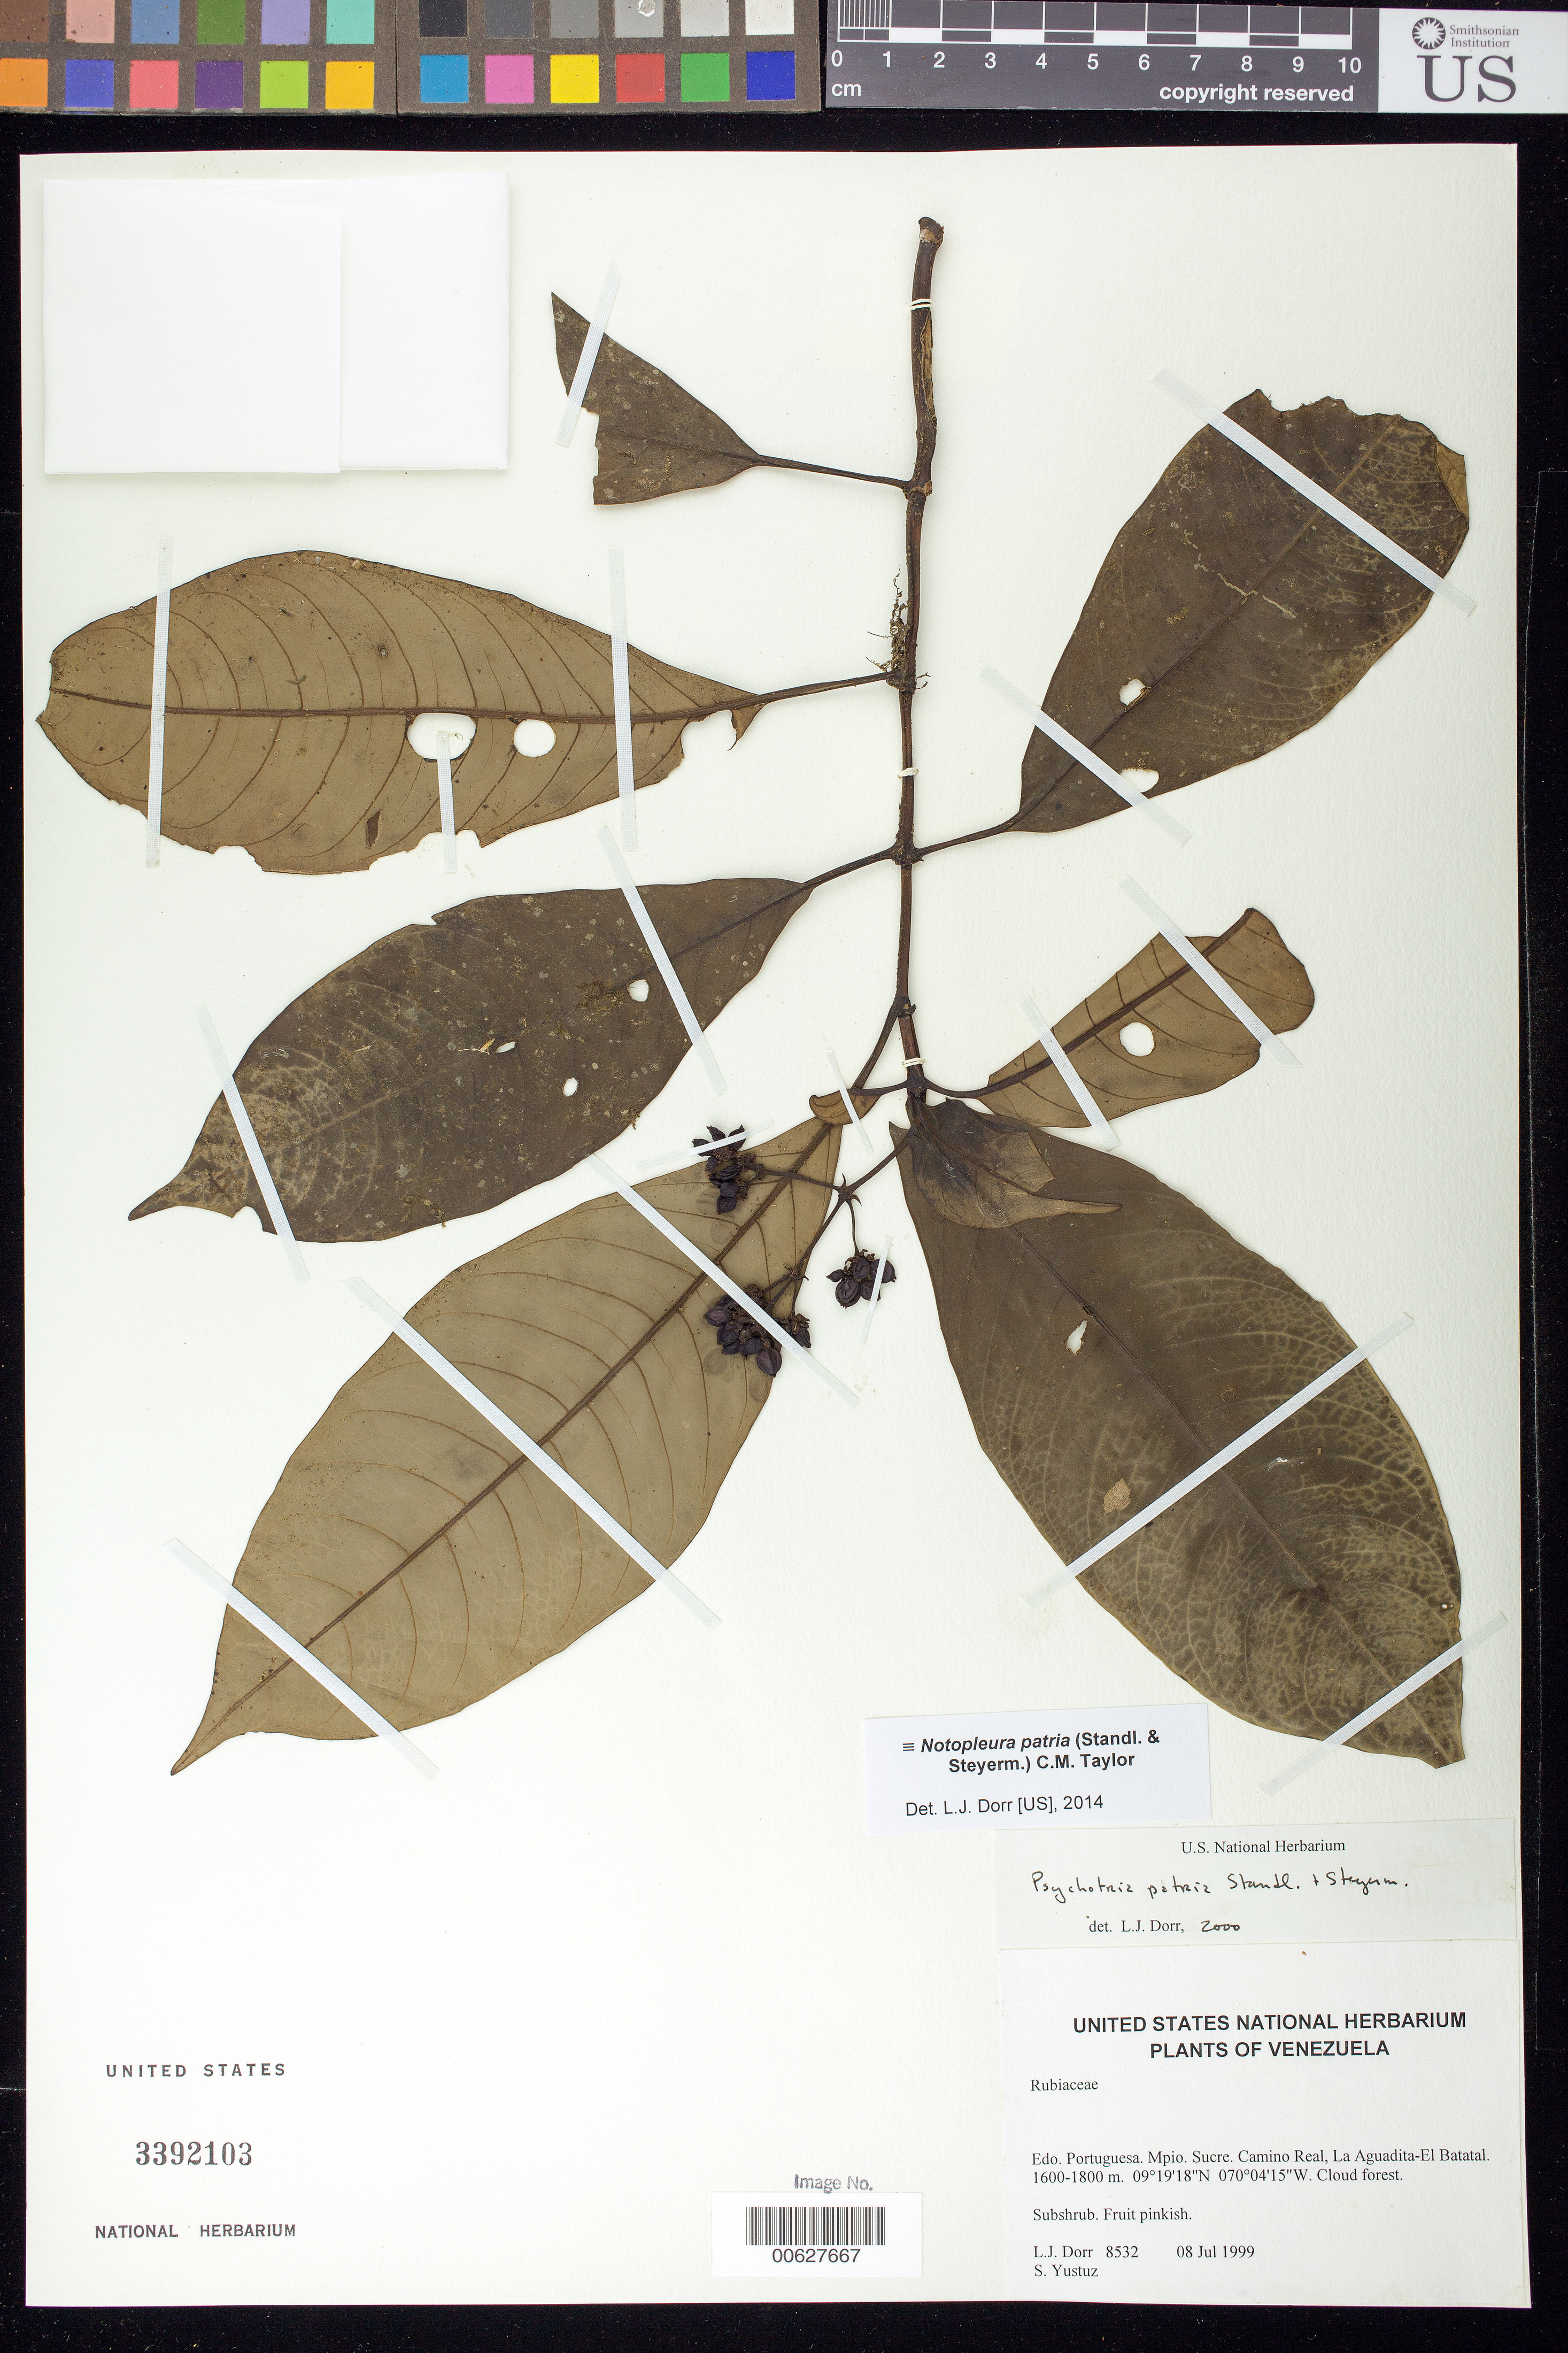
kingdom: Plantae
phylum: Tracheophyta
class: Magnoliopsida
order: Gentianales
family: Rubiaceae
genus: Notopleura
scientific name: Notopleura patria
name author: (Standl. & Styerm.) C.M. Taylor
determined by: Dorr, L. J., (BOT), Smithsonian Institution - National Museum of Natural History (UNITED STATES)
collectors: L. J. Dorr & S. Yustiz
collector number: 8532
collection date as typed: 08 Jul 1999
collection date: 1999-07-08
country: Venezuela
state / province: Portuguesa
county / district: Sucre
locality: Camino Real, La Aguadita-El Batatal.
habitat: Cloud forest.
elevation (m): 1600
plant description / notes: MO, PORT, US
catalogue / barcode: US 3392103